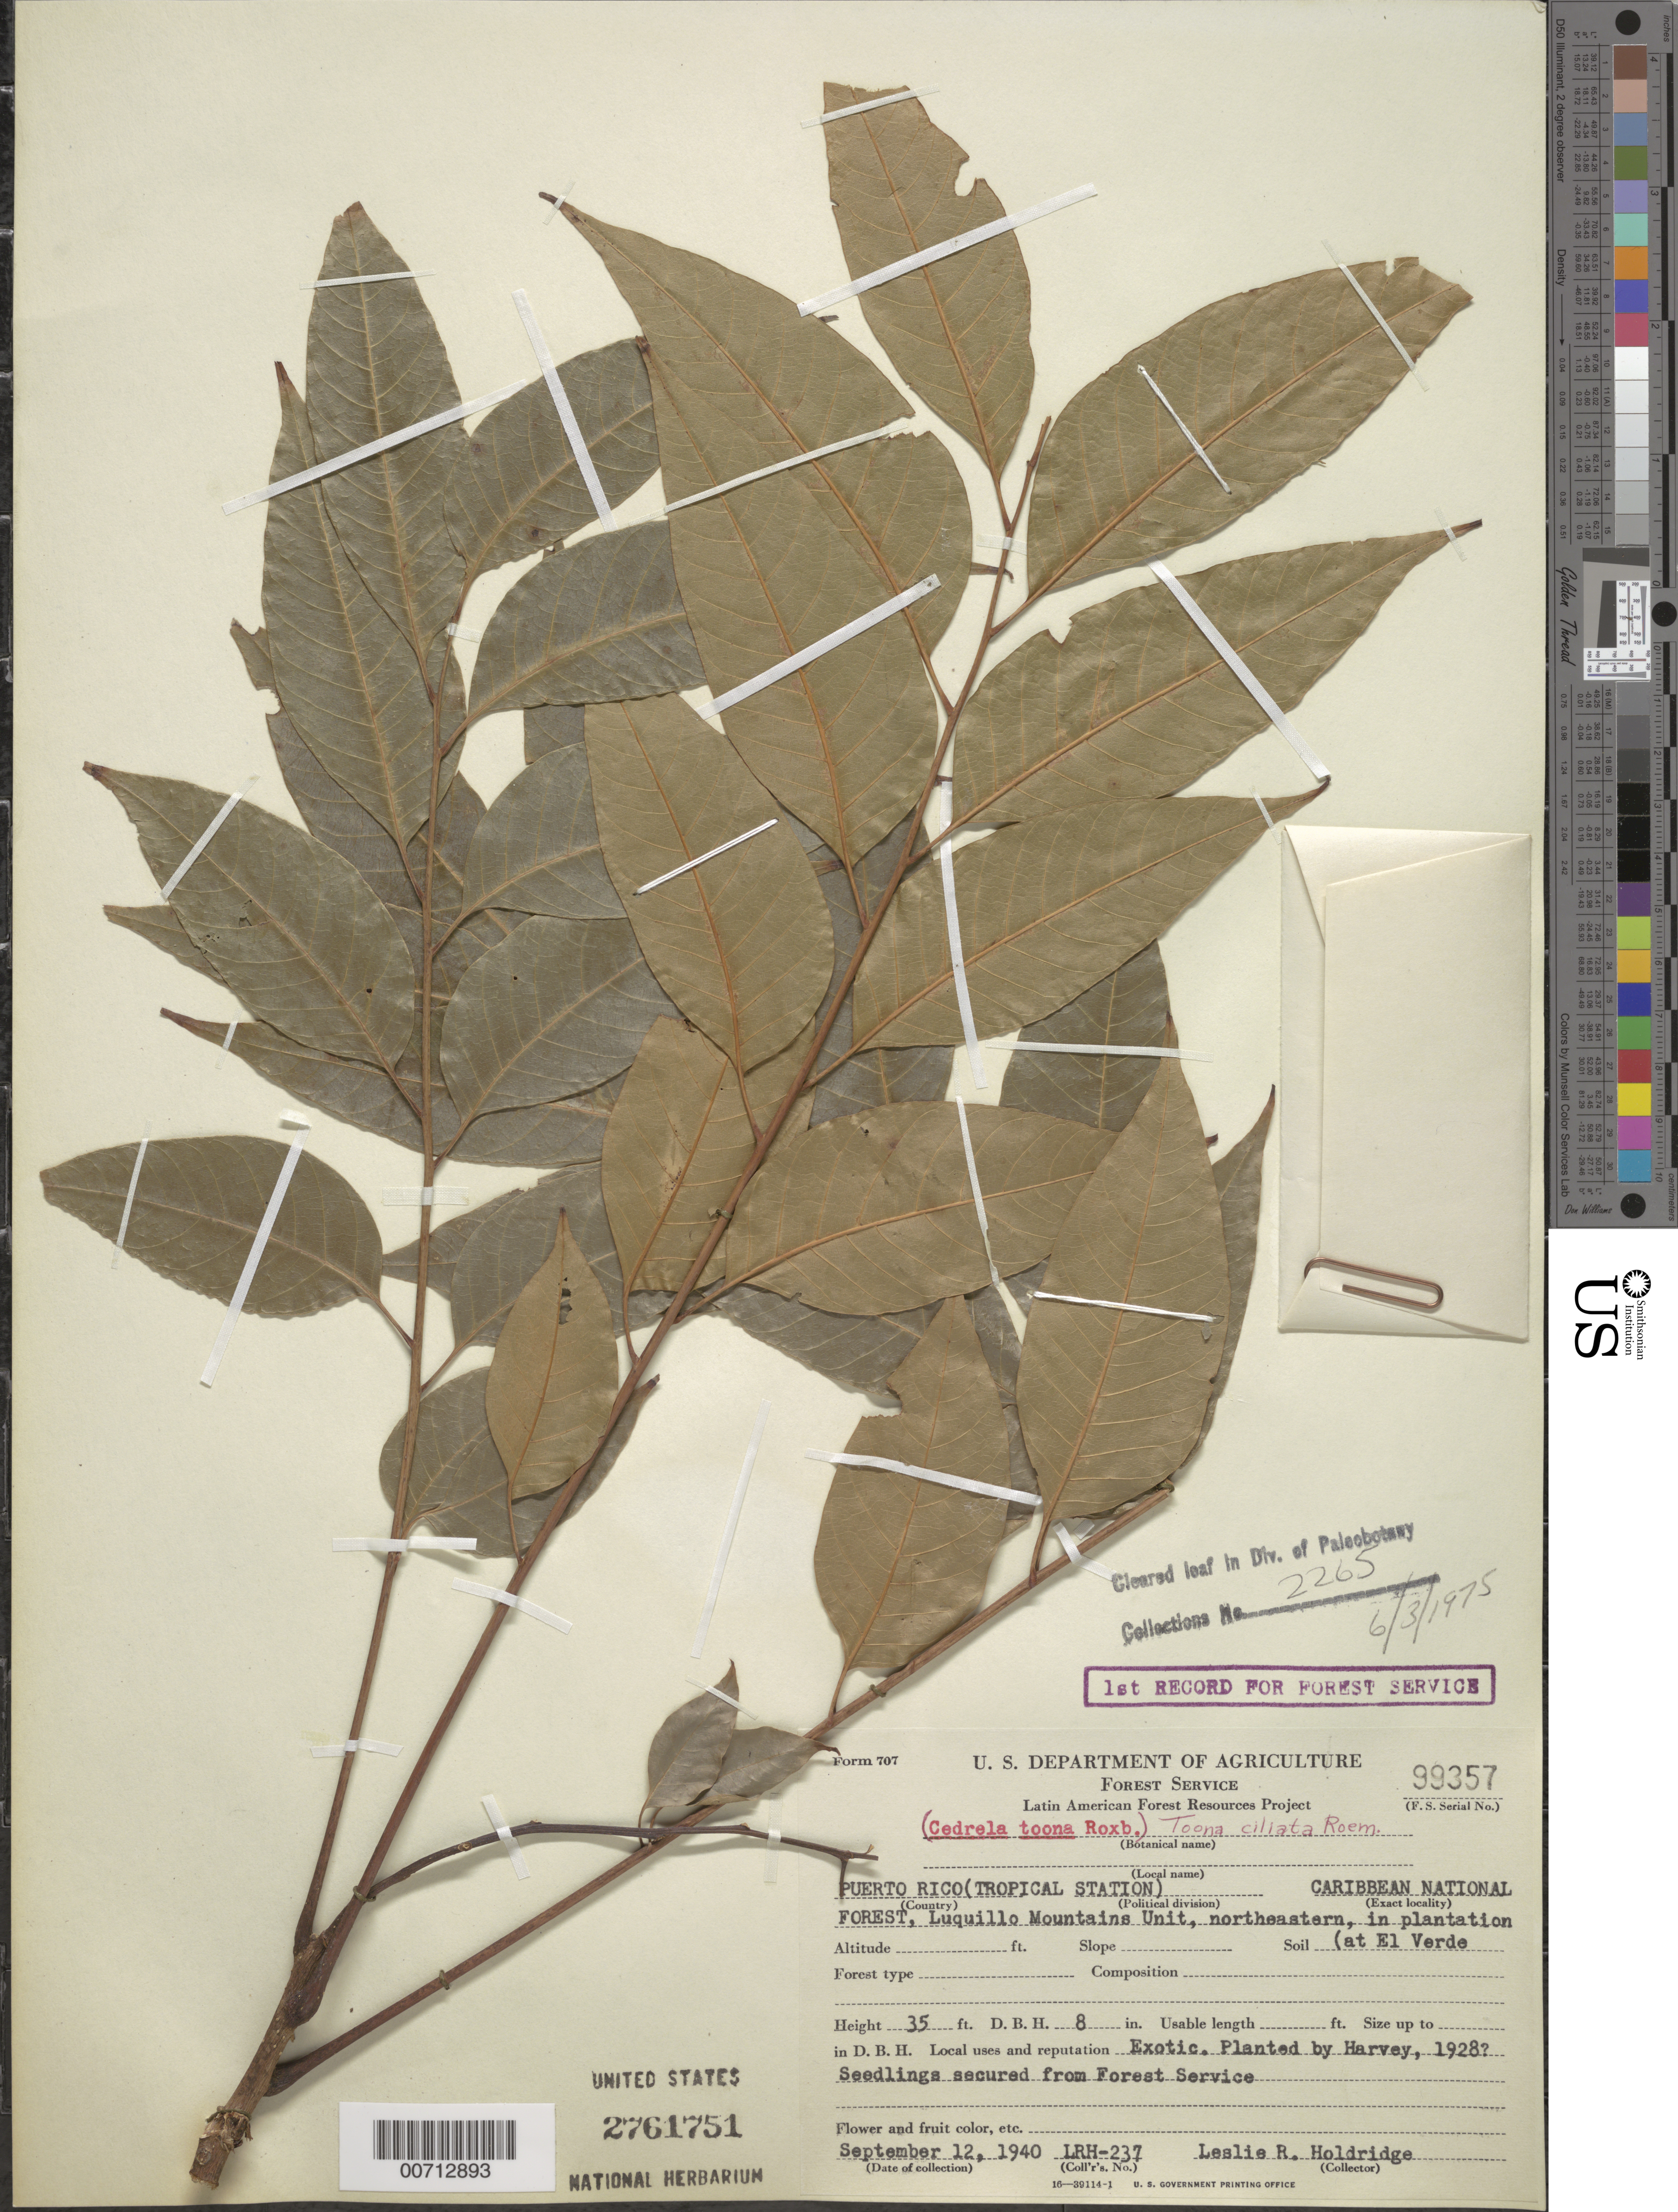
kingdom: Plantae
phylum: Tracheophyta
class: Magnoliopsida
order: Sapindales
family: Meliaceae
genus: Toona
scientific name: Toona ciliata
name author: M. Roem.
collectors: L. Holdridge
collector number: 237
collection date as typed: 12 Sep 1940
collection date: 1940-09-12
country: Puerto Rico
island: Greater Antilles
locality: Carib. Natl. Forest, Luquillo Mts. Unit, Northeastern in plantation (at el Verde)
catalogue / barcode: US 2761751